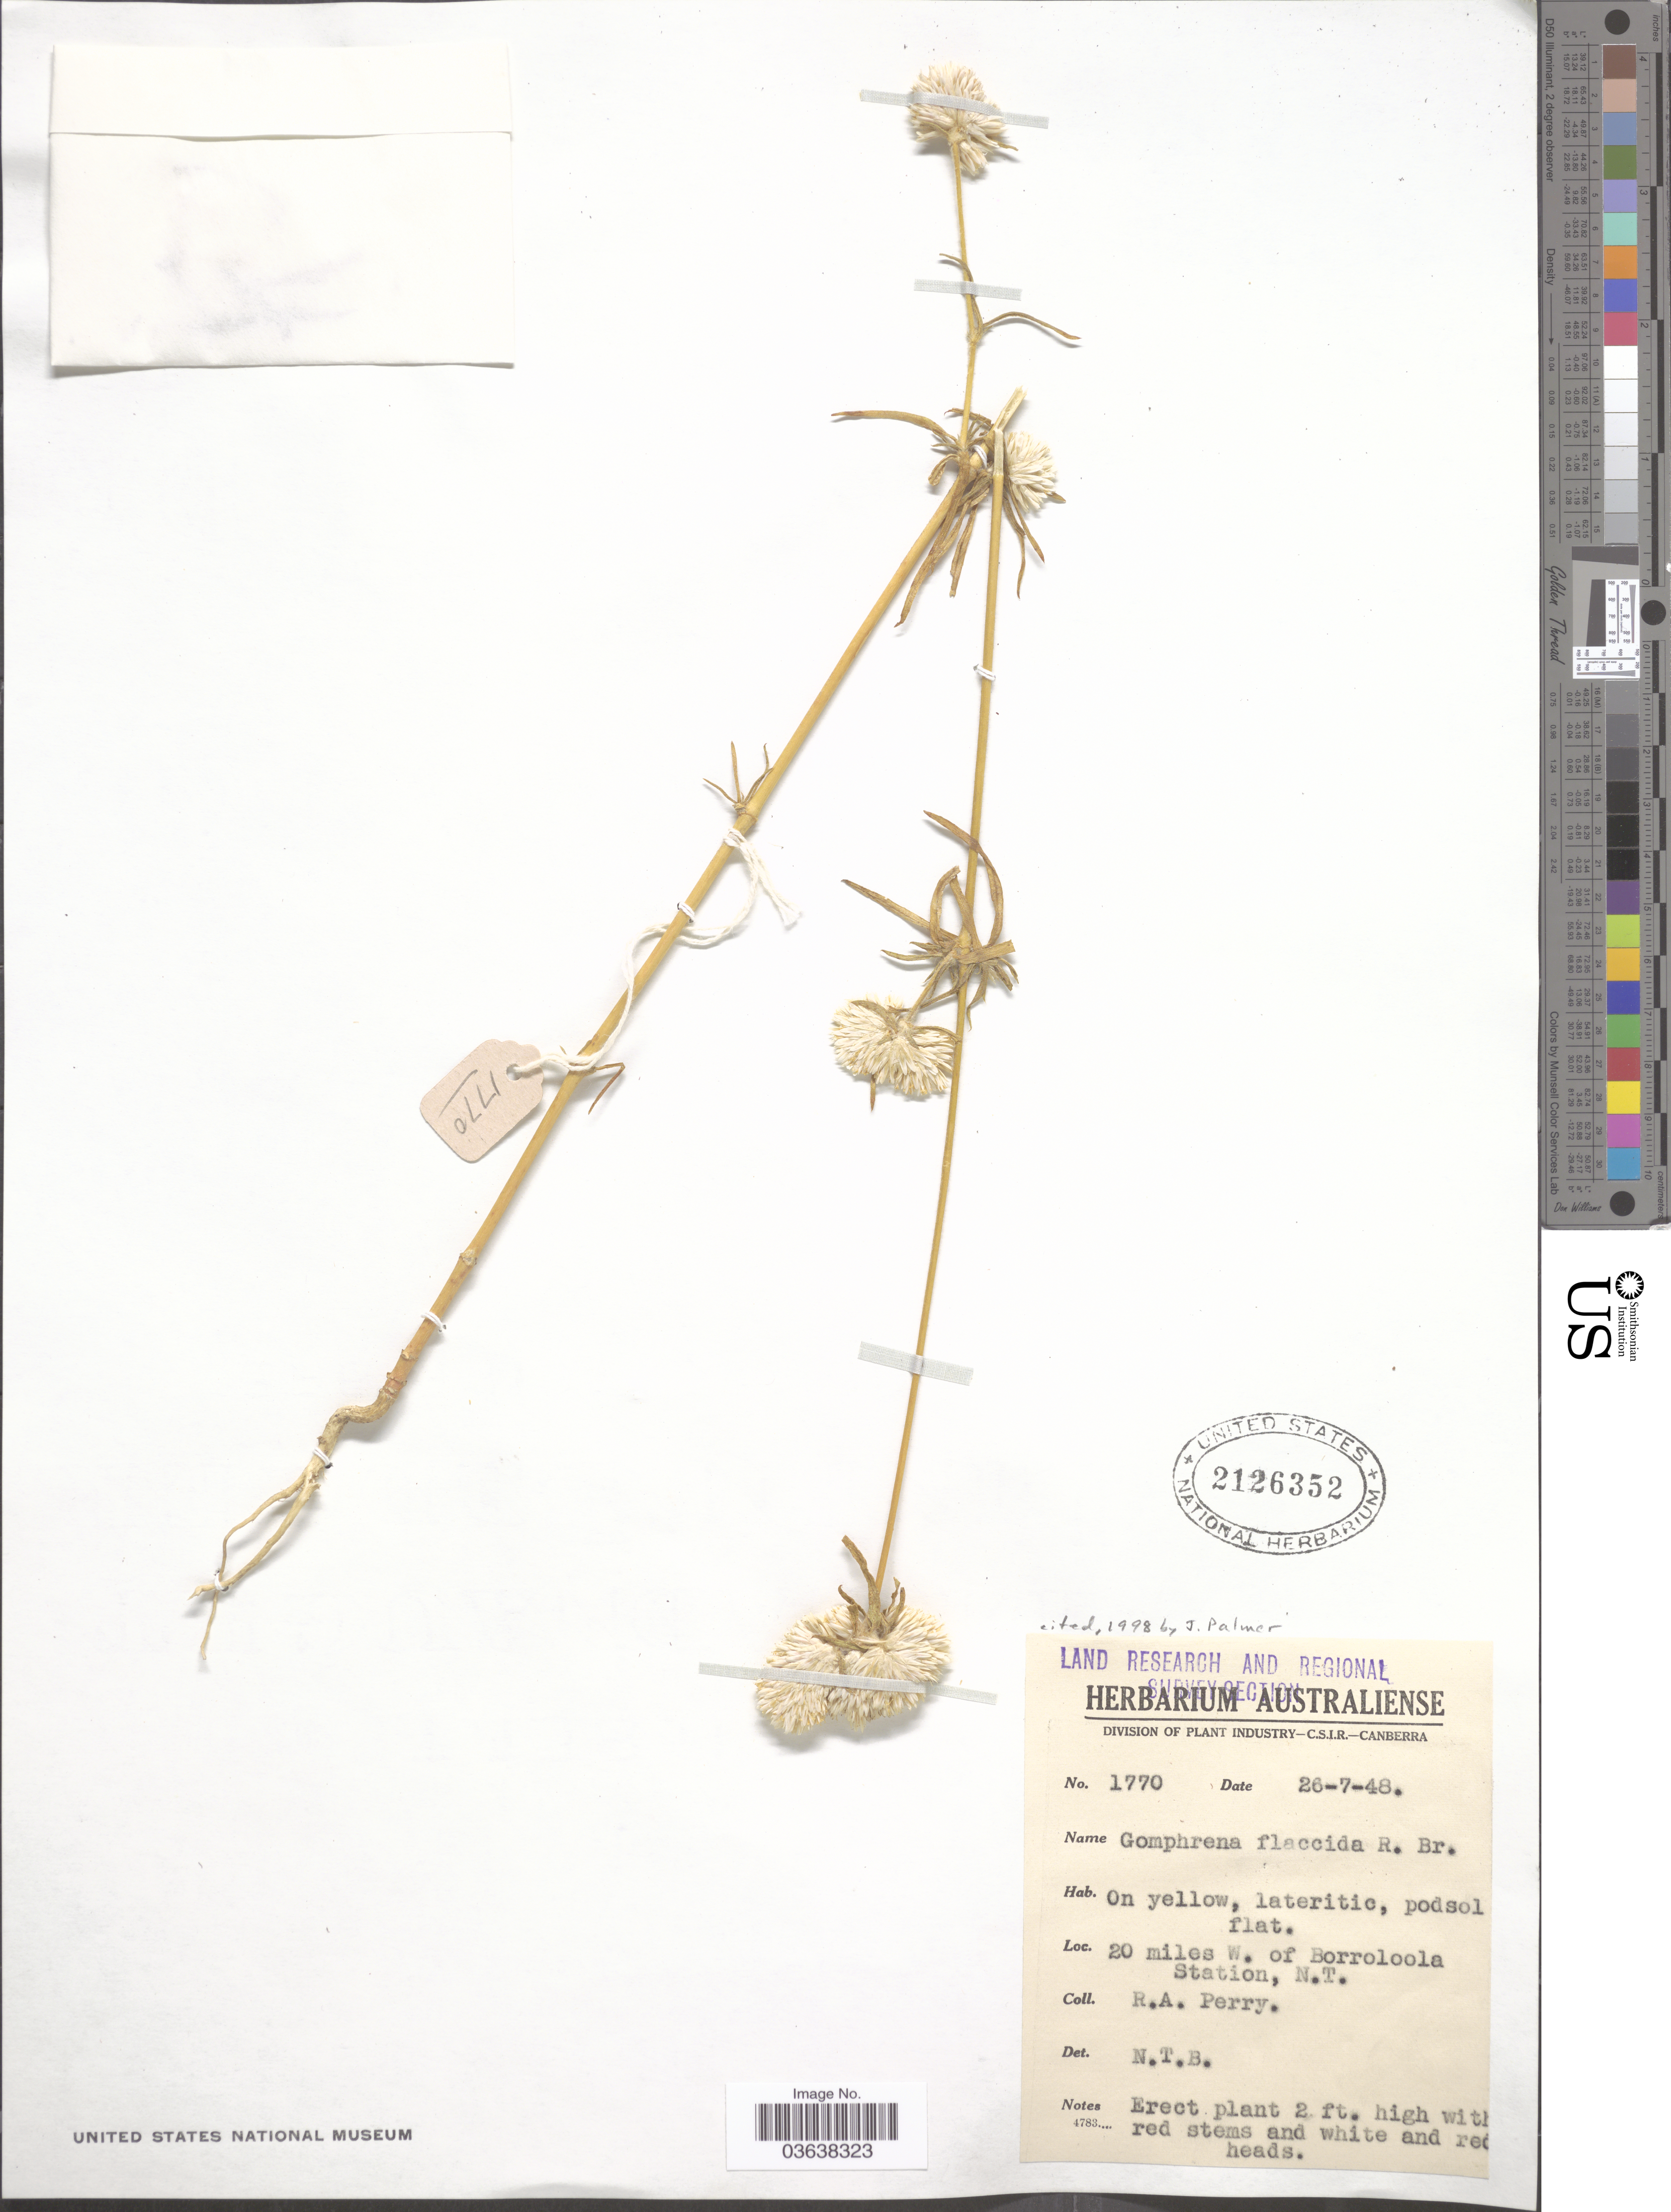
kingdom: Plantae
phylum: Tracheophyta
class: Magnoliopsida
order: Caryophyllales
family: Amaranthaceae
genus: Gomphrena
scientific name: Gomphrena flaccida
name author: R. Br.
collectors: Perry, R. A.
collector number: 1770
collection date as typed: Transcribed d/m/y: 26/7/48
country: Australia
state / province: Northern Territory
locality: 20 miles W. of Borroloola Station.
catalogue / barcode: US 2126352